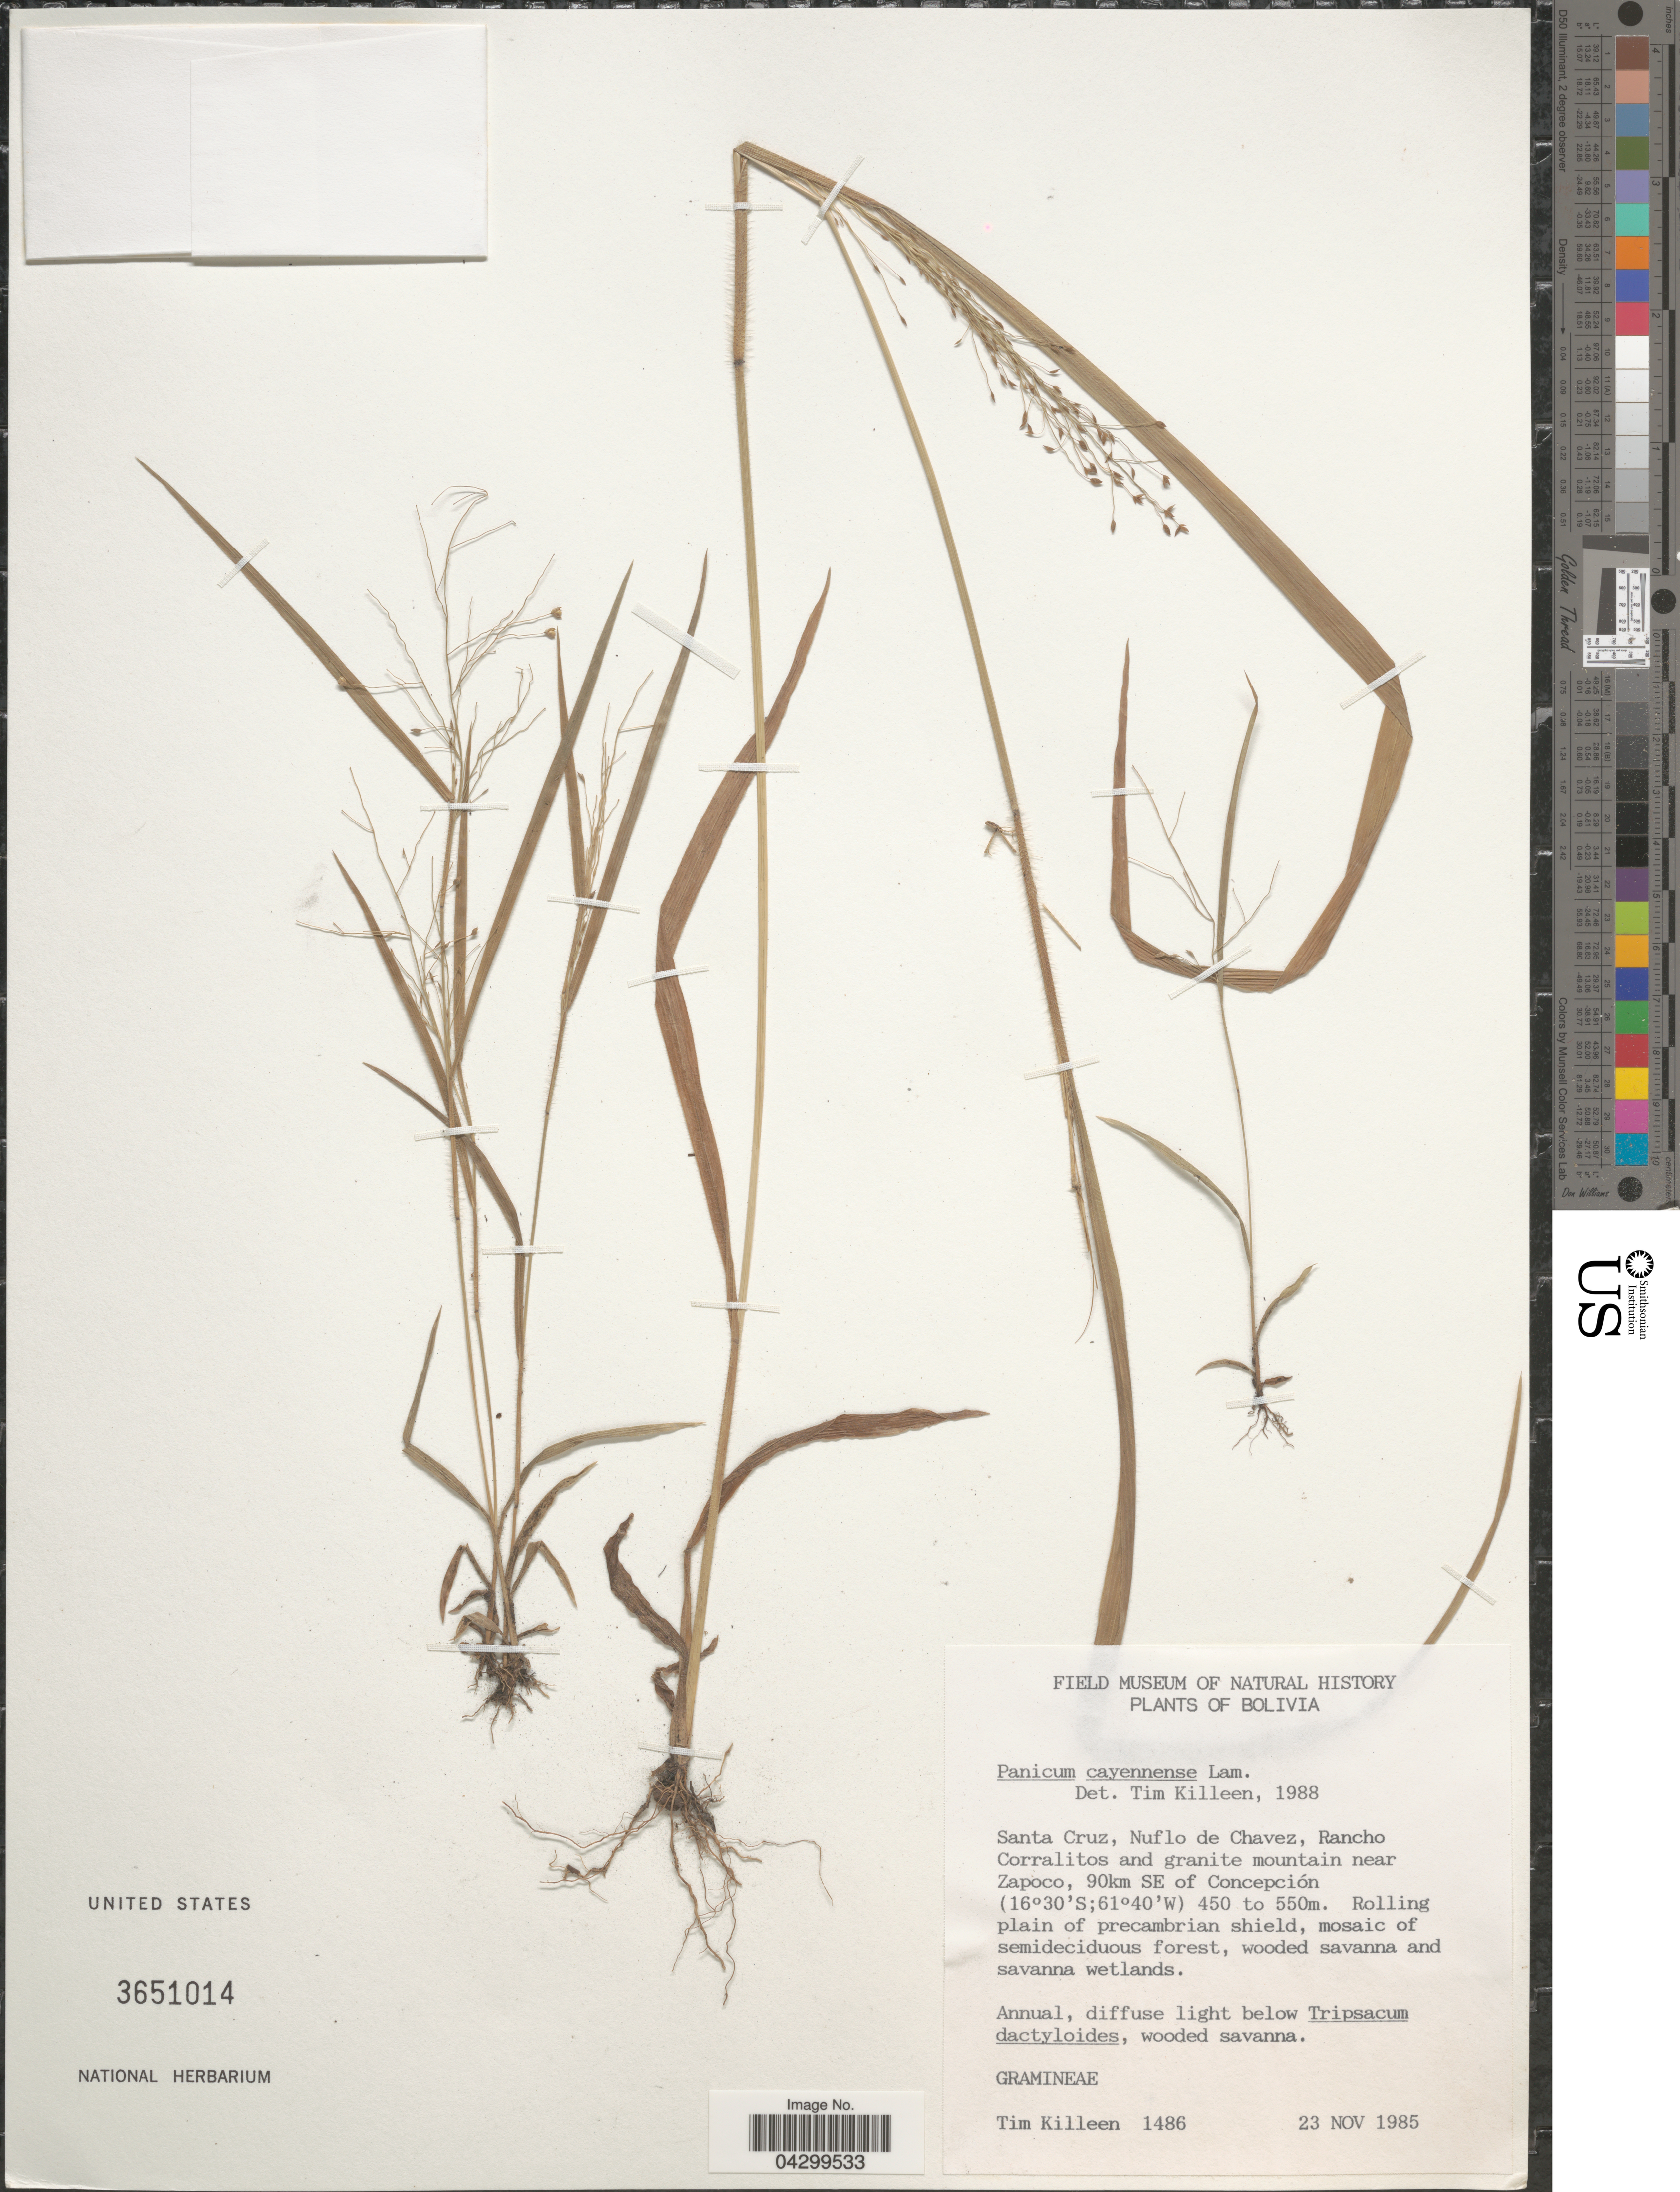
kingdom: Plantae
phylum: Tracheophyta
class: Liliopsida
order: Poales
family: Poaceae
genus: Panicum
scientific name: Panicum cayennense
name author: Lam.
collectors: T. J. Killeen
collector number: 1486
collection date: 1985-11-23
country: Bolivia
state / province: Santa Cruz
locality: Nuflo de Chavez, Rancho Corralitos and granite mountain near Zapoco, 90km SE of Concepción.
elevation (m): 450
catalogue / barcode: US 3651014